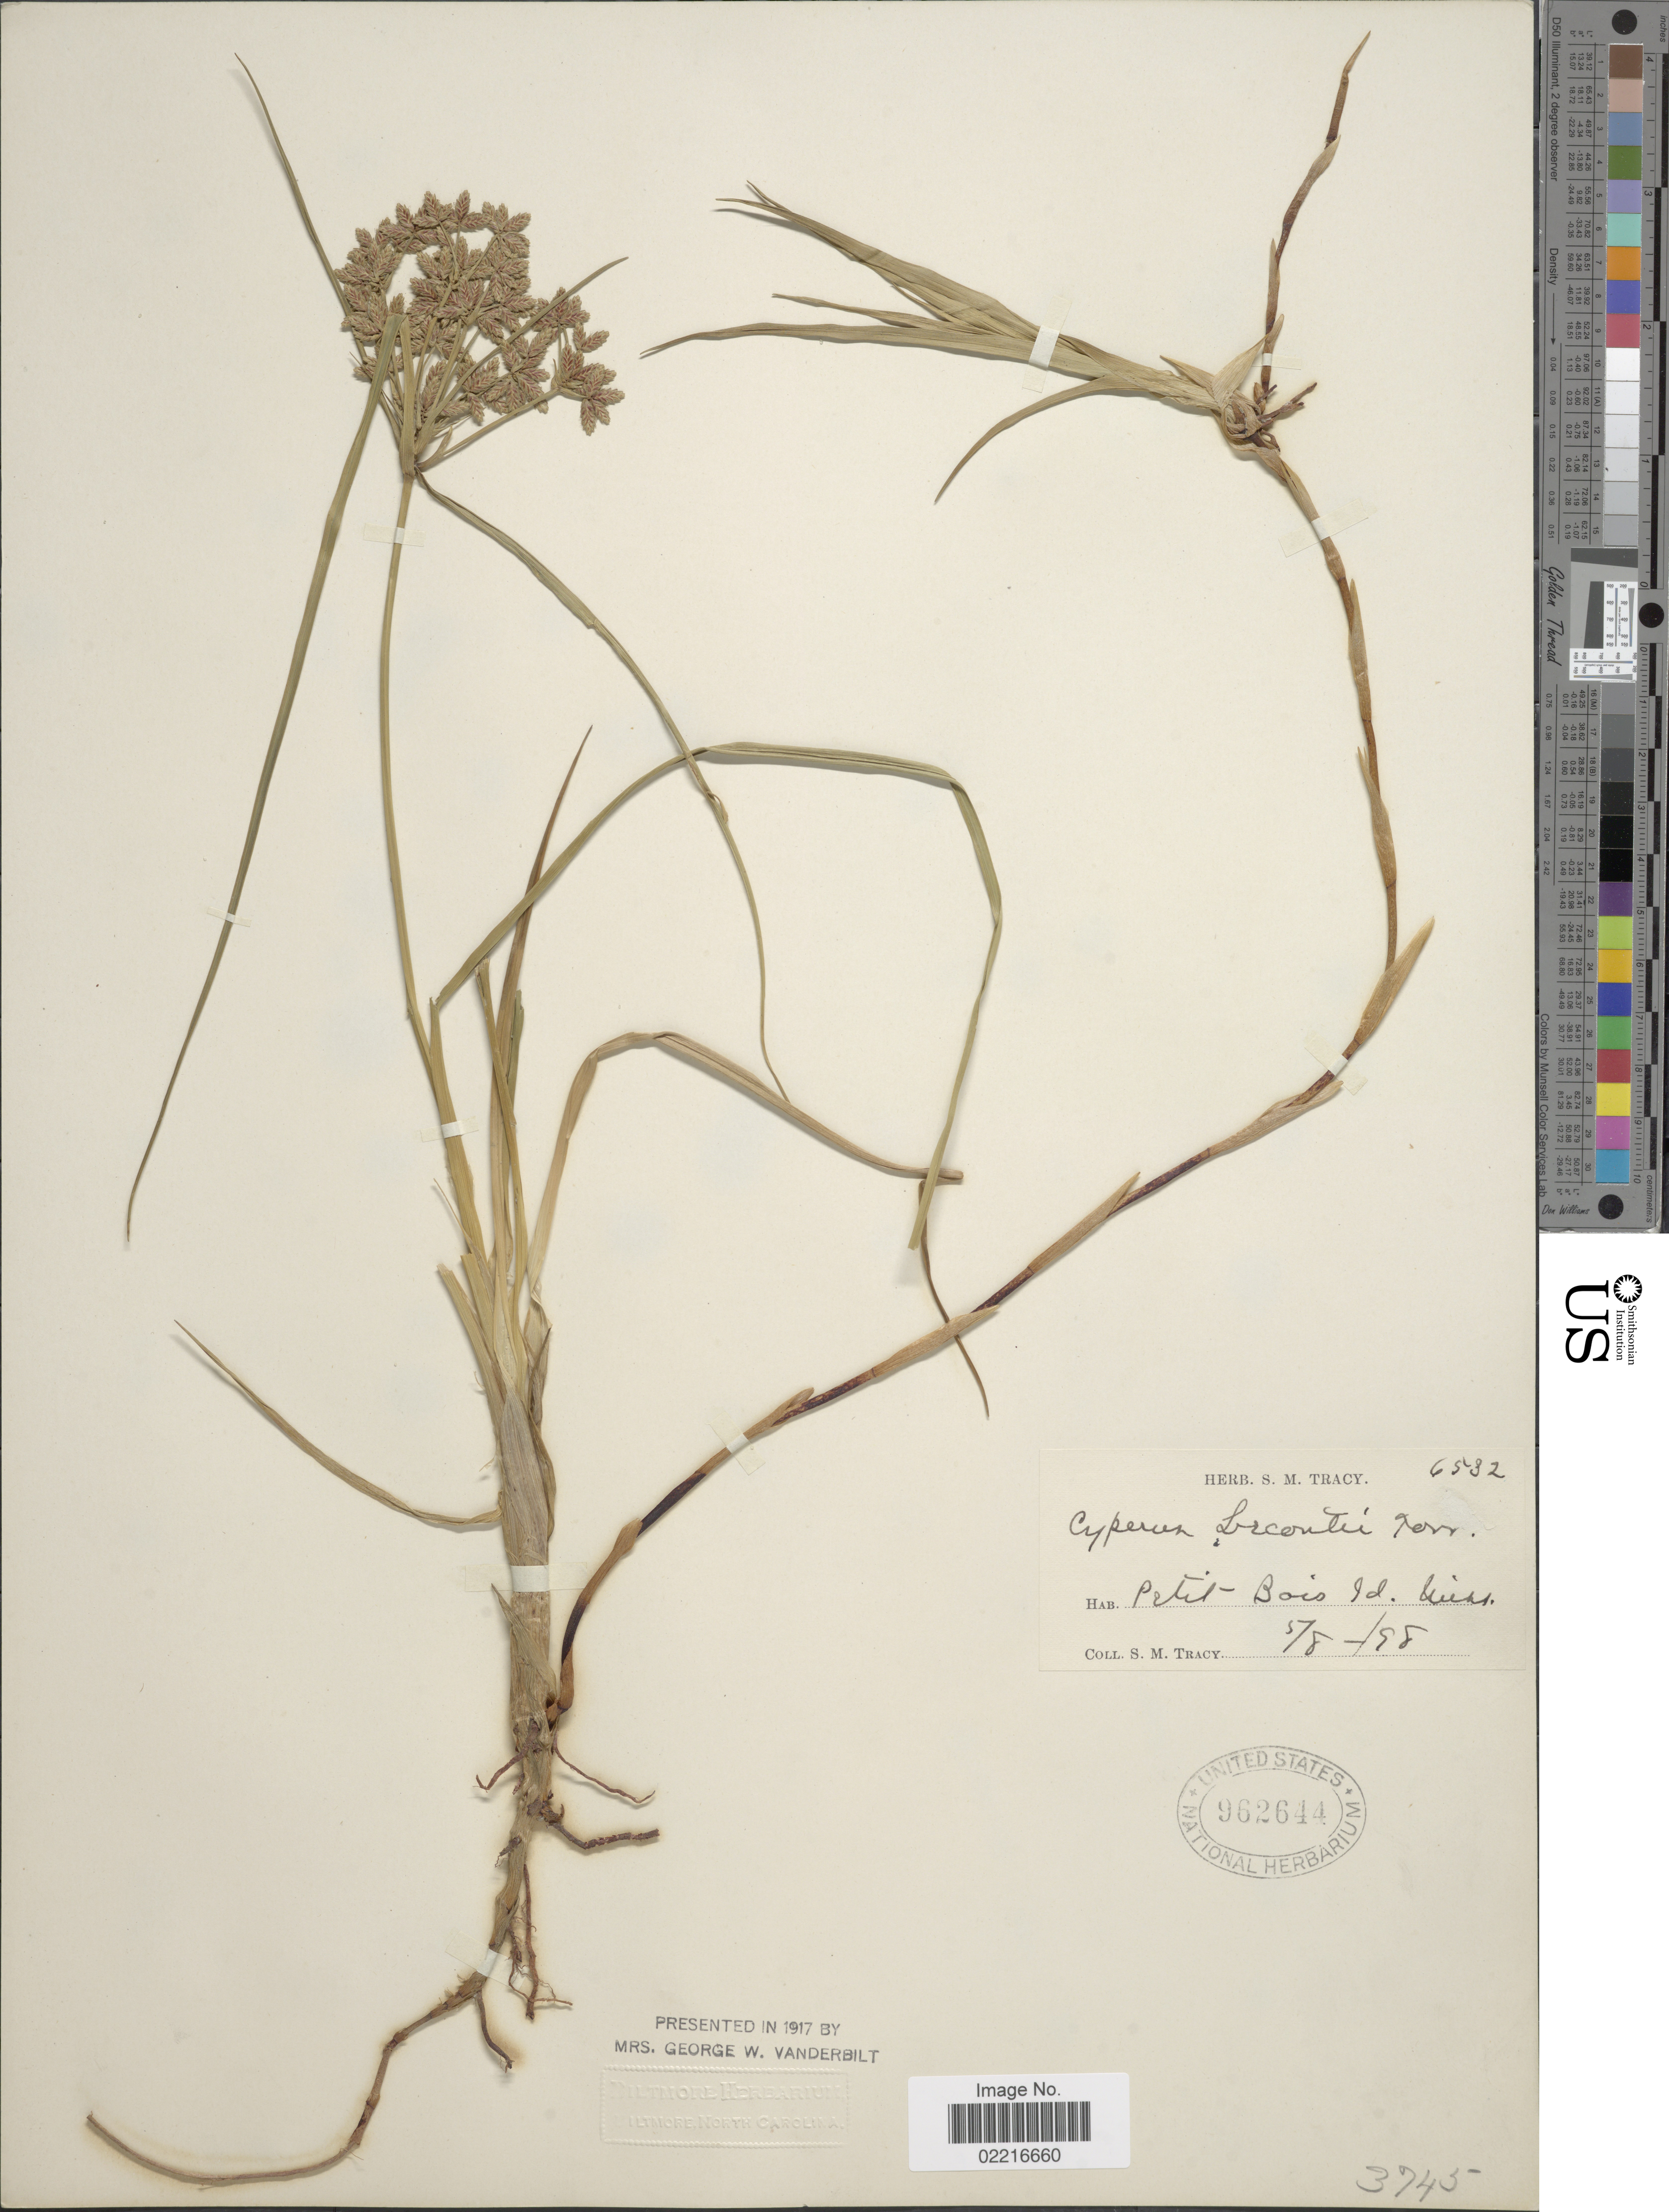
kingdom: Plantae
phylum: Tracheophyta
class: Liliopsida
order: Poales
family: Cyperaceae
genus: Cyperus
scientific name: Cyperus lecontei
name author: Torr. ex Steud.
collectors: S. M. Tracy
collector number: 6532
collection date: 1898-05-08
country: United States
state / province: Mississippi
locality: Petit Bois Id.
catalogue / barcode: US 962644